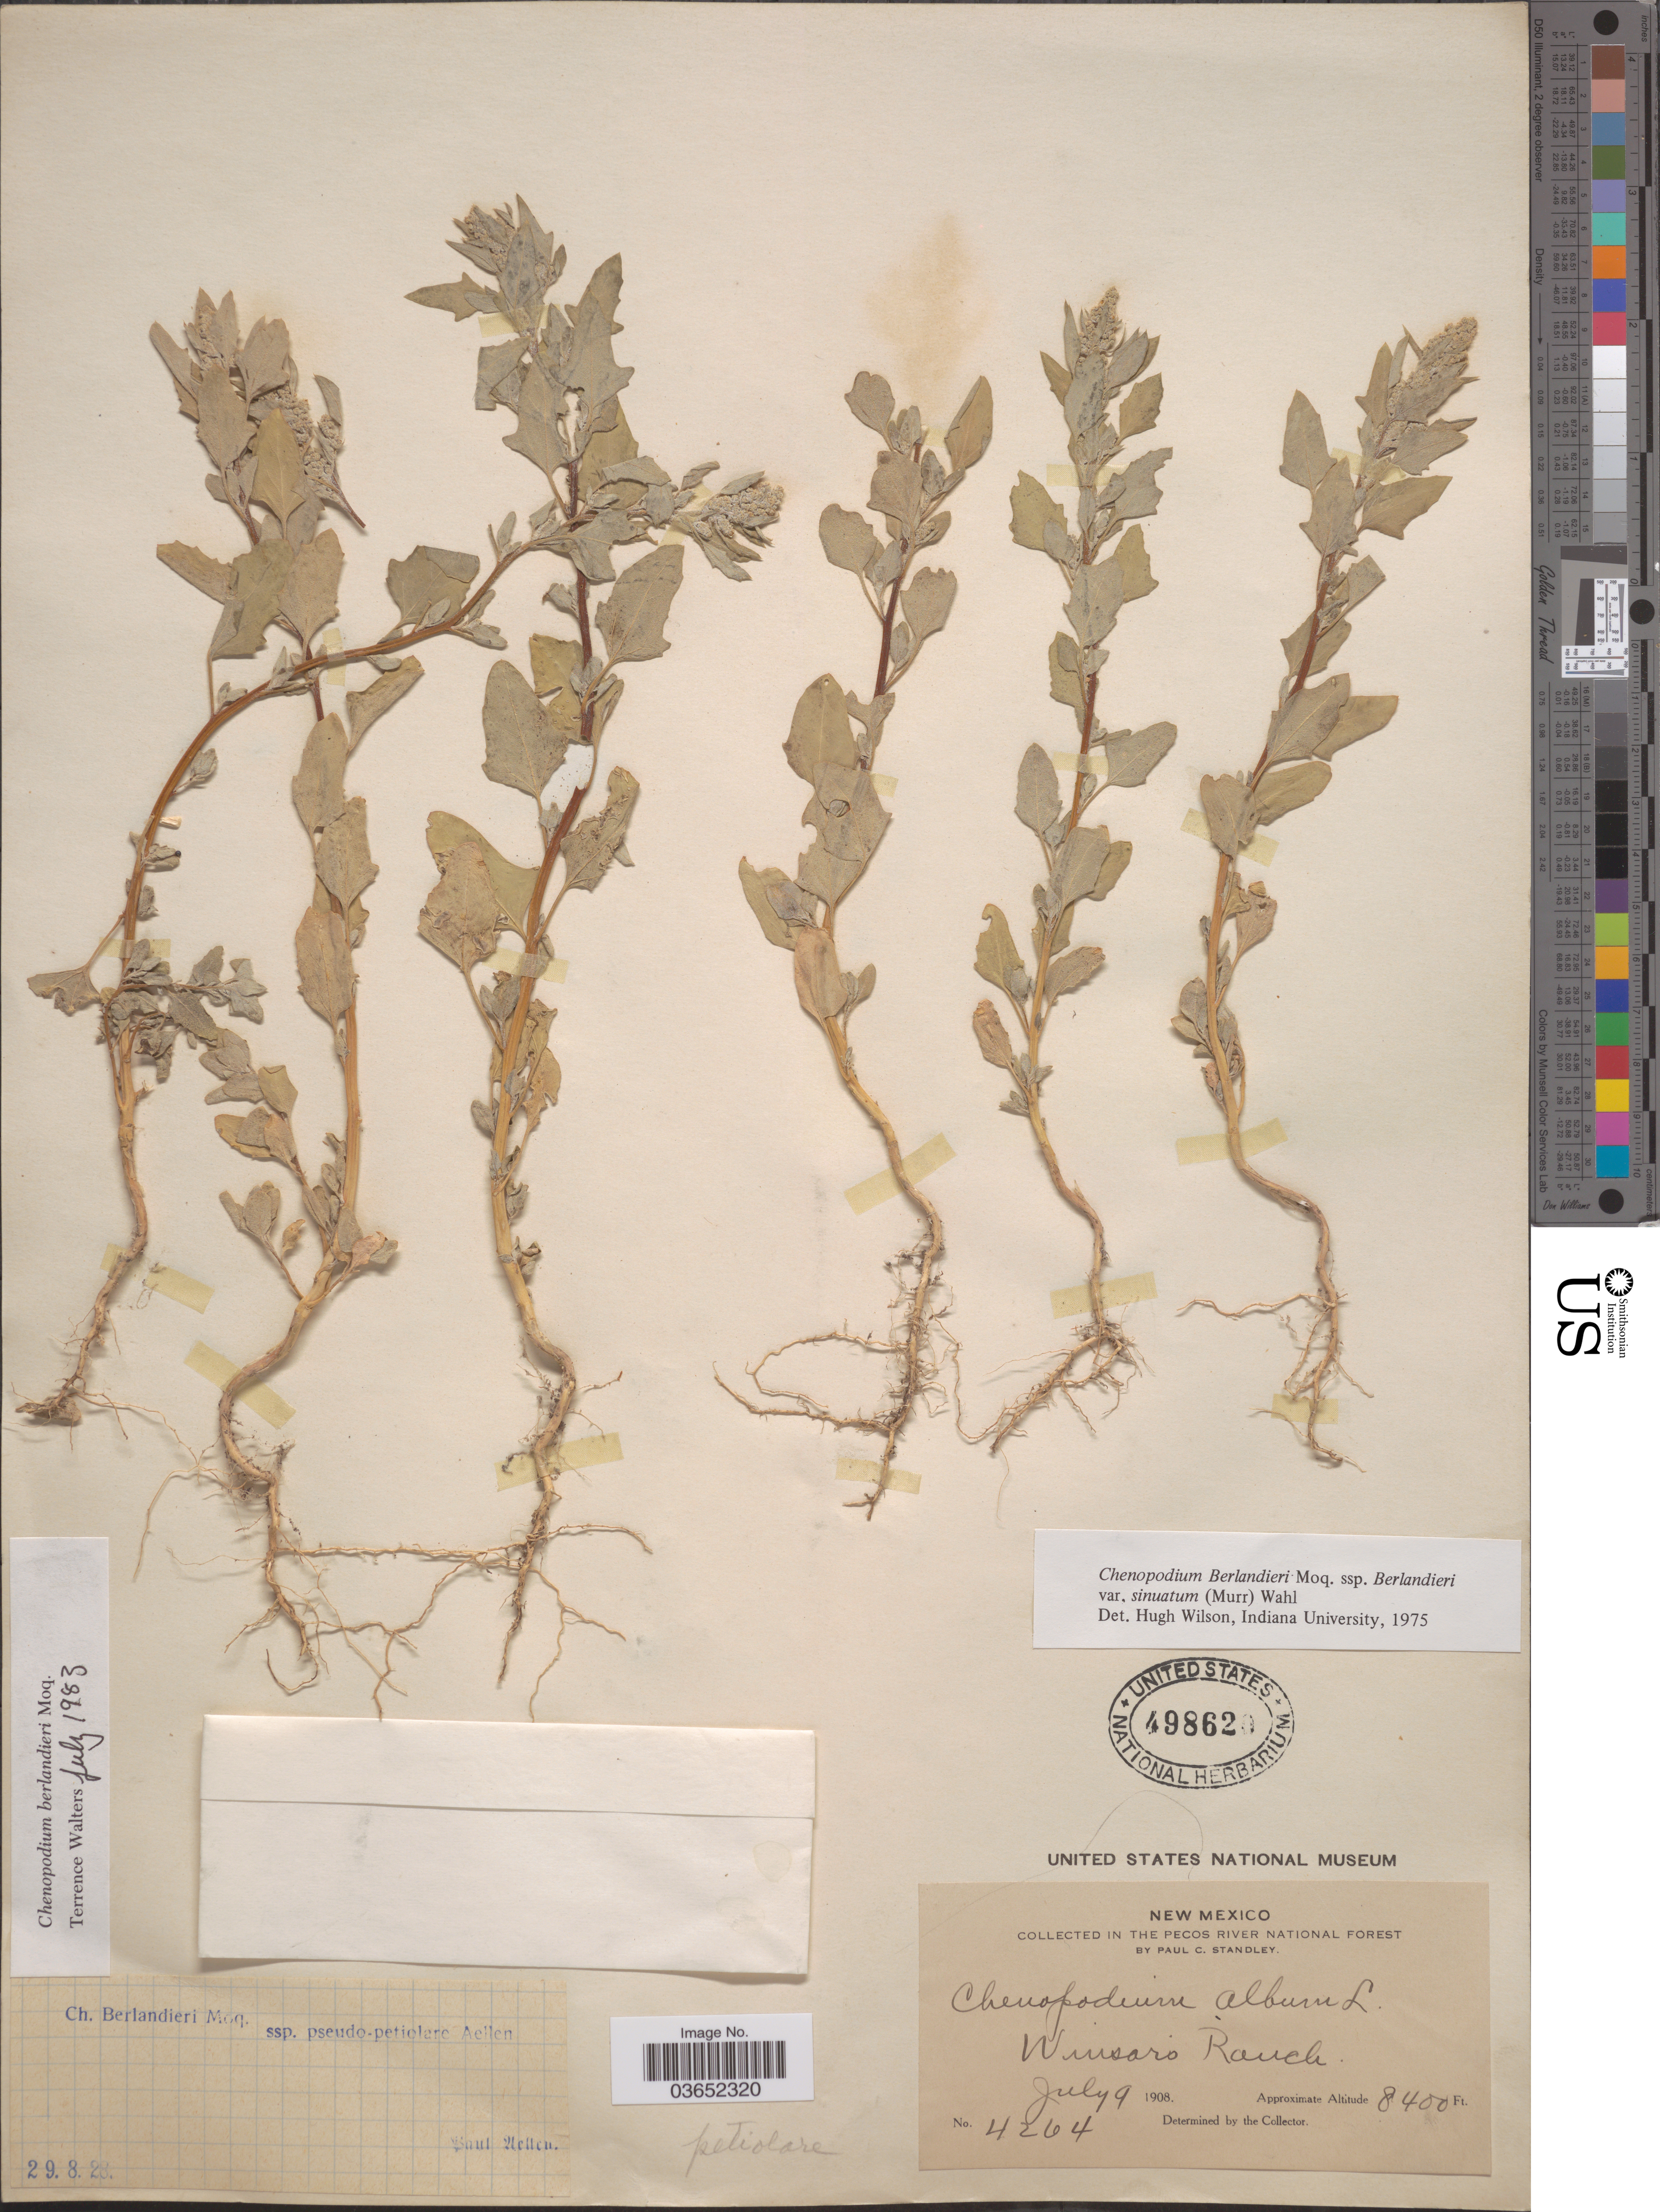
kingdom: Plantae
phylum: Tracheophyta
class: Magnoliopsida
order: Caryophyllales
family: Amaranthaceae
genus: Chenopodium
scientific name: Chenopodium berlandieri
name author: Moq.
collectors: P. C. Standley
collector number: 4264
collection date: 1908-07-09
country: United States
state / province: New Mexico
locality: In the Pecos River National Forest. Winsor's Ranch.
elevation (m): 2560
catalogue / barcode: US 498620